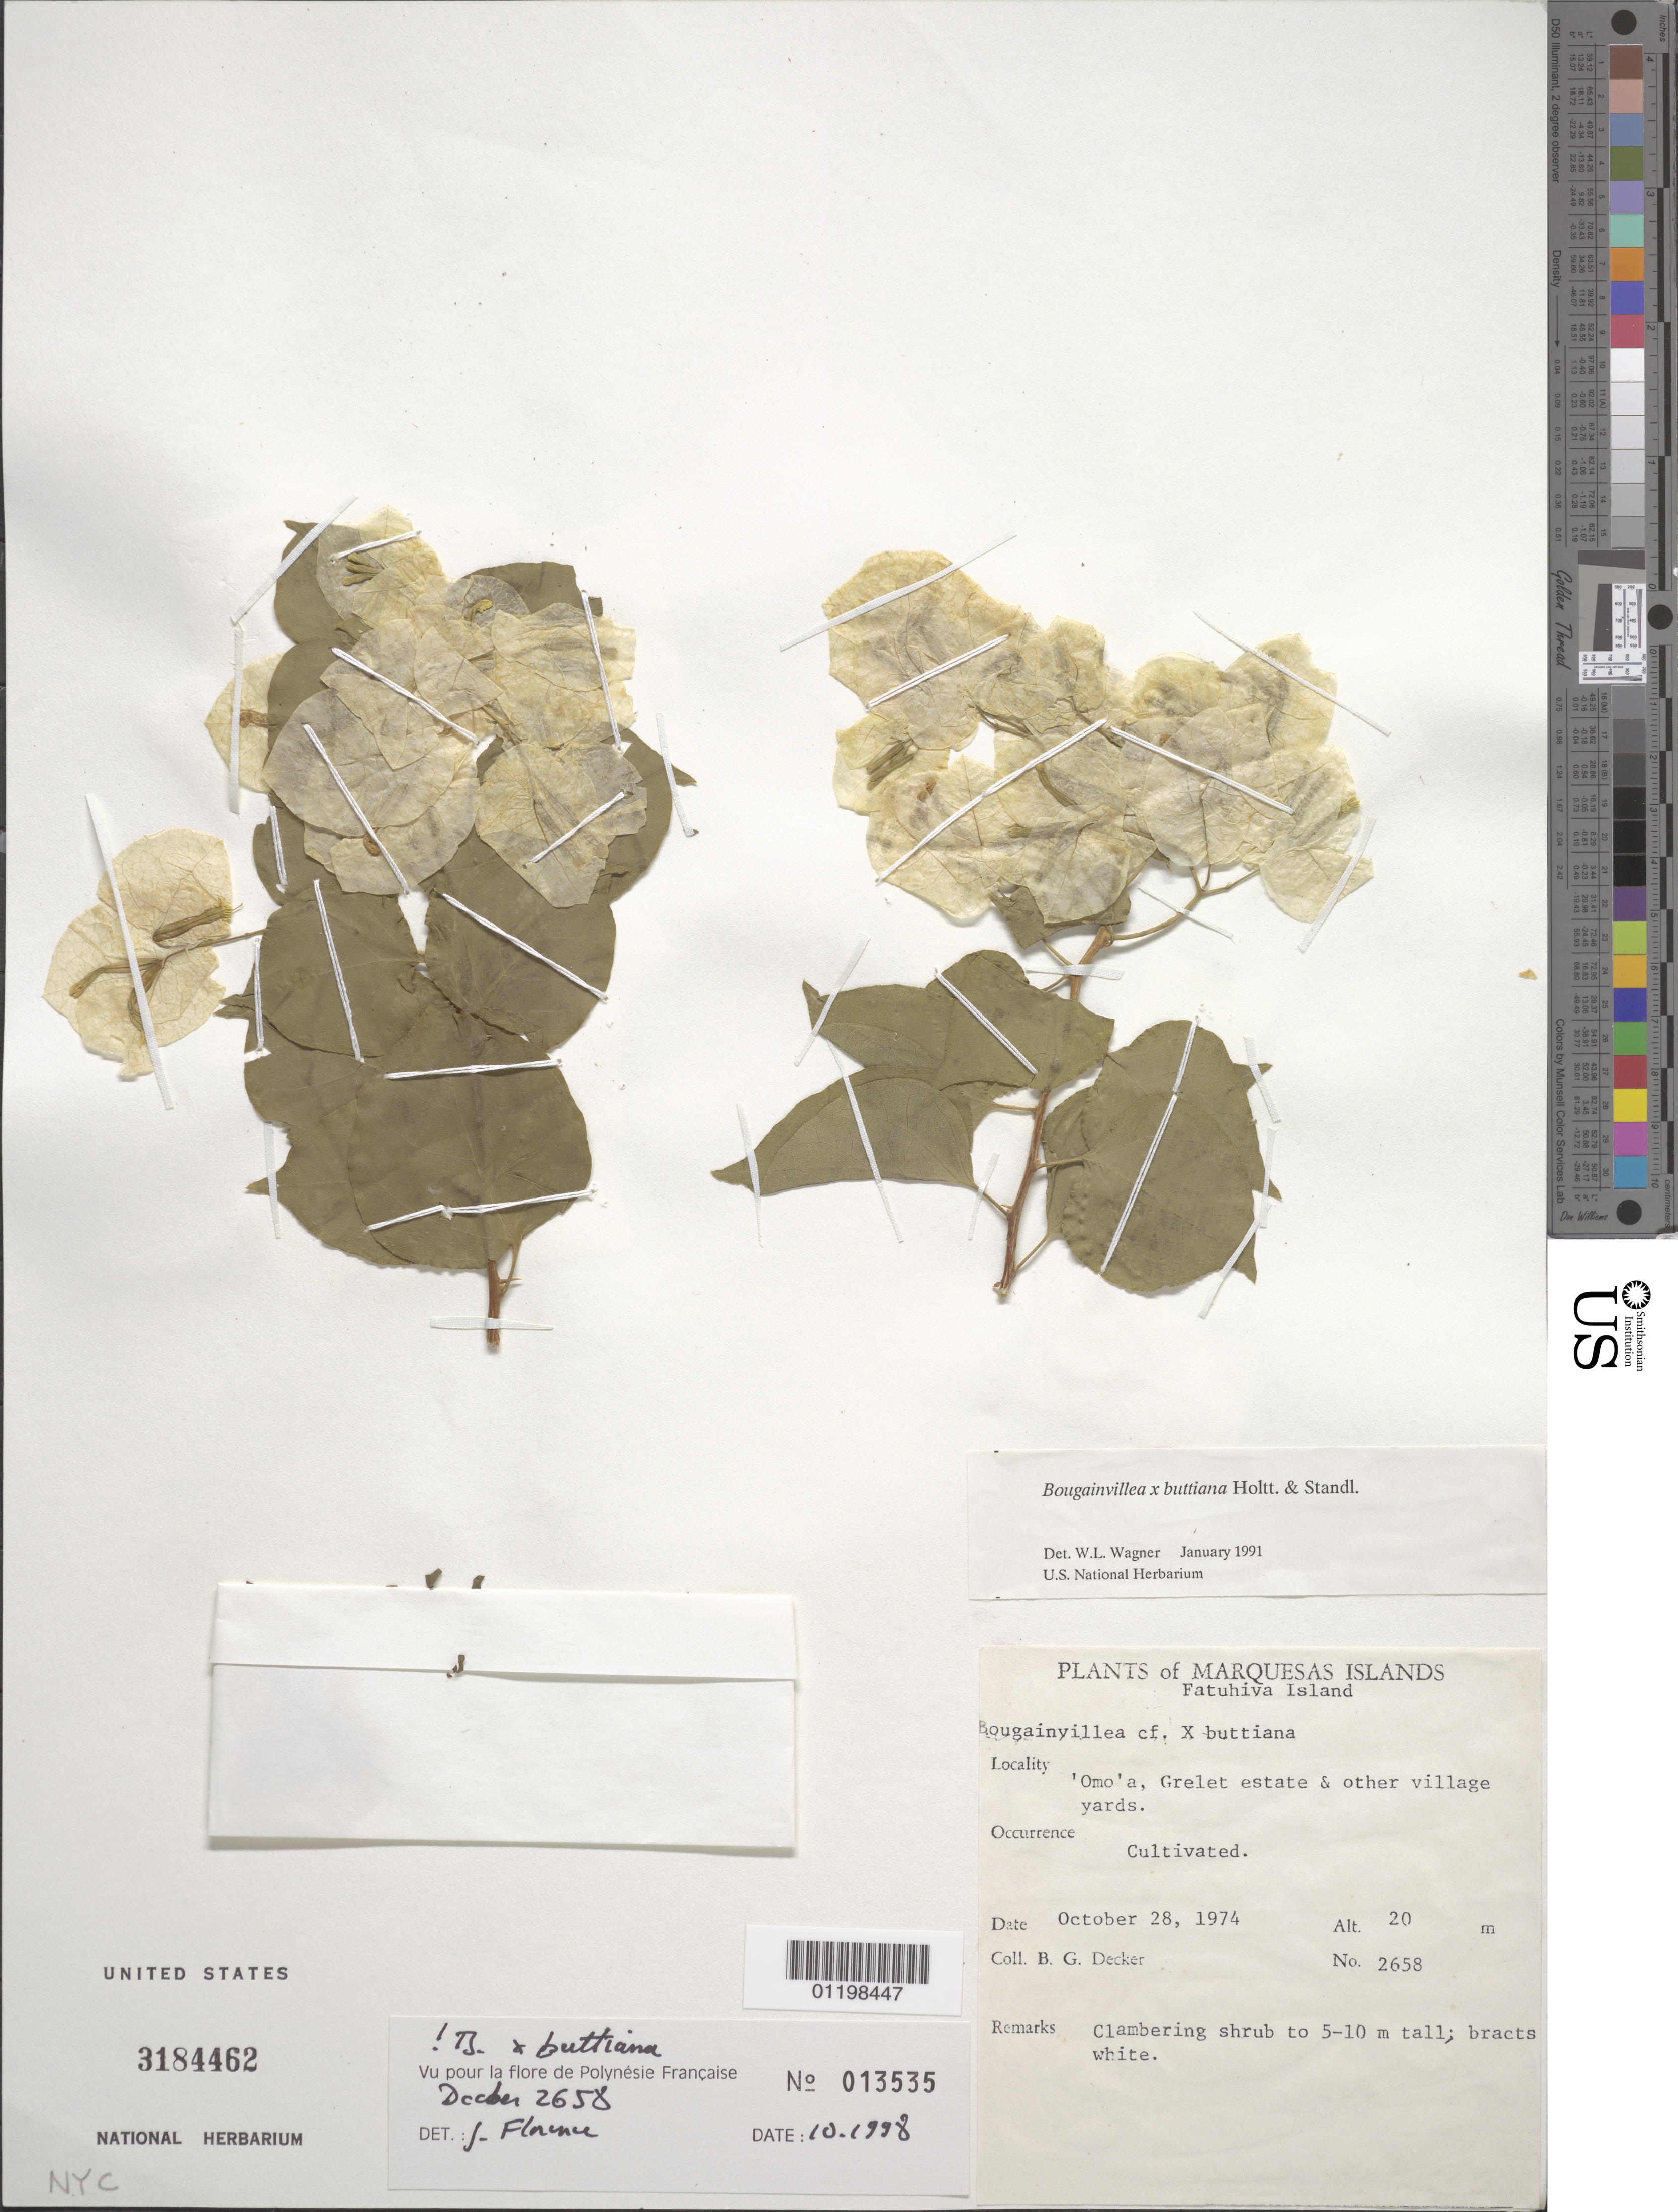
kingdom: Plantae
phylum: Tracheophyta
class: Magnoliopsida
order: Caryophyllales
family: Nyctaginaceae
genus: Bougainvillea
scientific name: Bougainvillea x buttiana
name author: Holttum & Standl.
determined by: Wagner, W. L., (BOT), Smithsonian Institution - National Museum of Natural History (UNITED STATES)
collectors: B. G. Decker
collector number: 2658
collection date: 1974-10-28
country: French Polynesia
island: Fatu Hiva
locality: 'Omo'a, Grelet Estate and other village yards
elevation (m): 20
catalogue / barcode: US 3184462